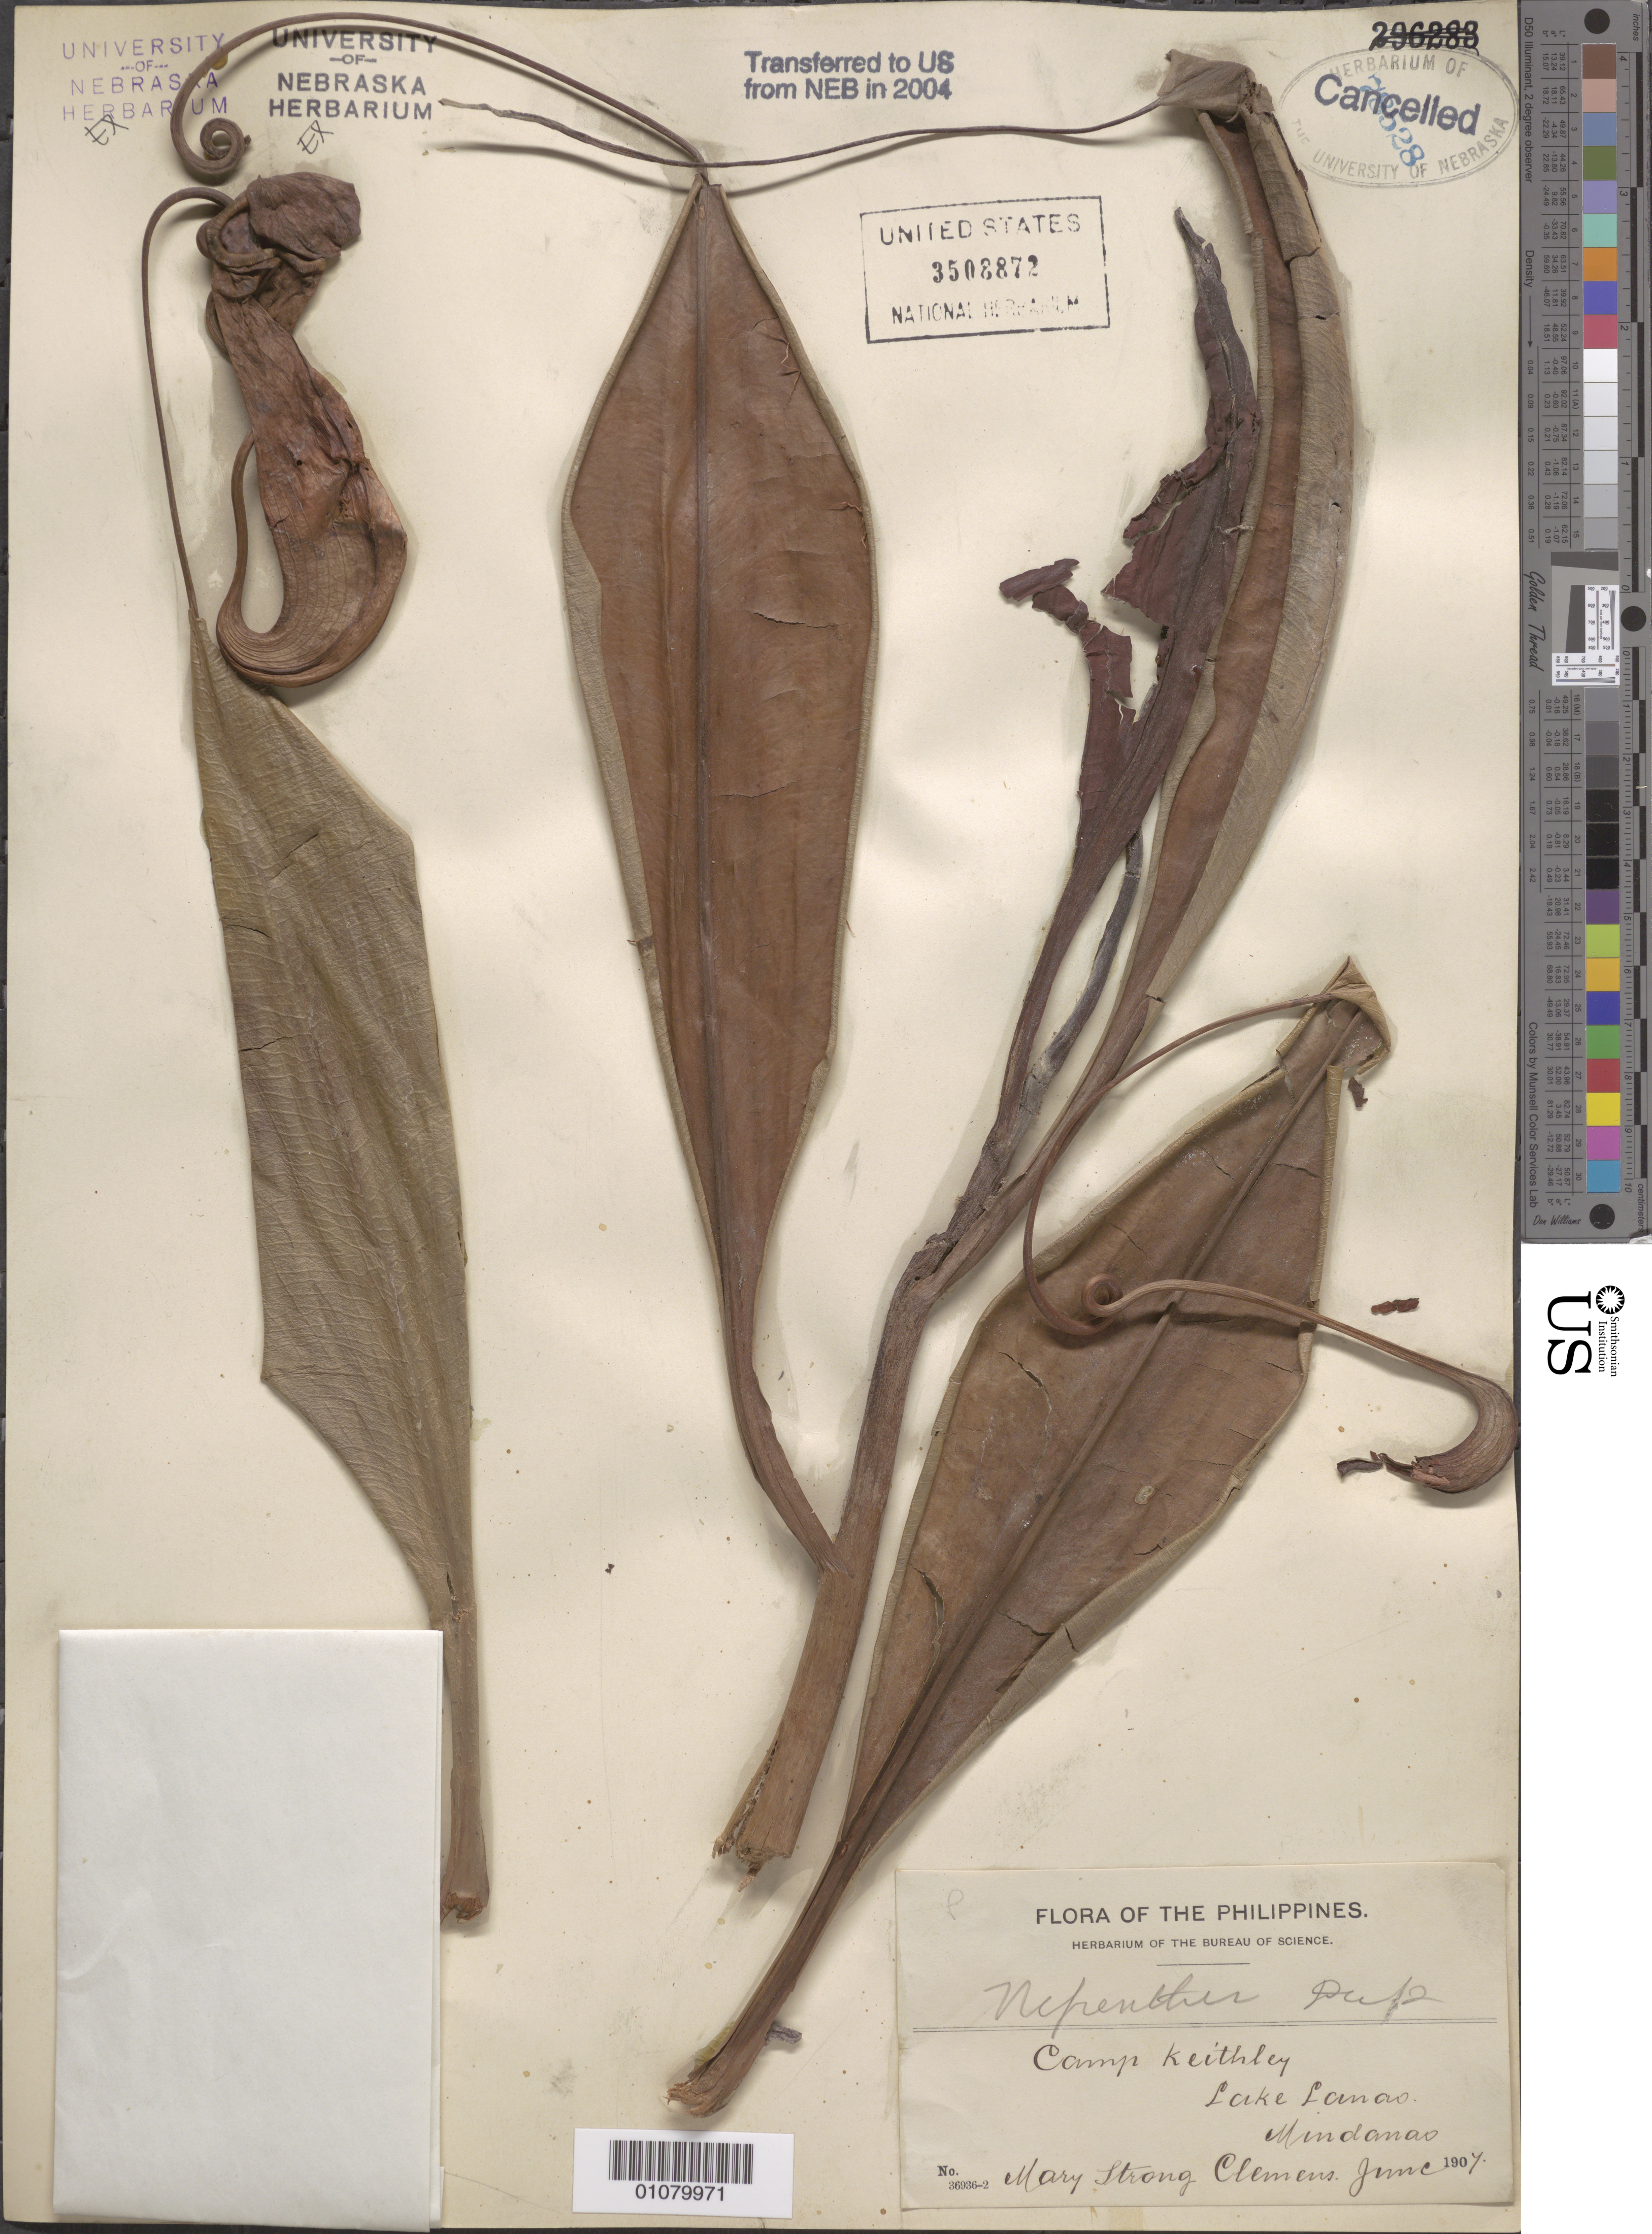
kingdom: Plantae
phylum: Tracheophyta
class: Magnoliopsida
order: Caryophyllales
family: Nepenthaceae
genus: Nepenthes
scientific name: Nepenthes sp.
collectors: M. S. Clemens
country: Philippines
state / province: Muslim Mindanao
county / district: Lanao del Sur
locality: Camp Keithley, Lake Lanao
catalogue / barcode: US 3508872